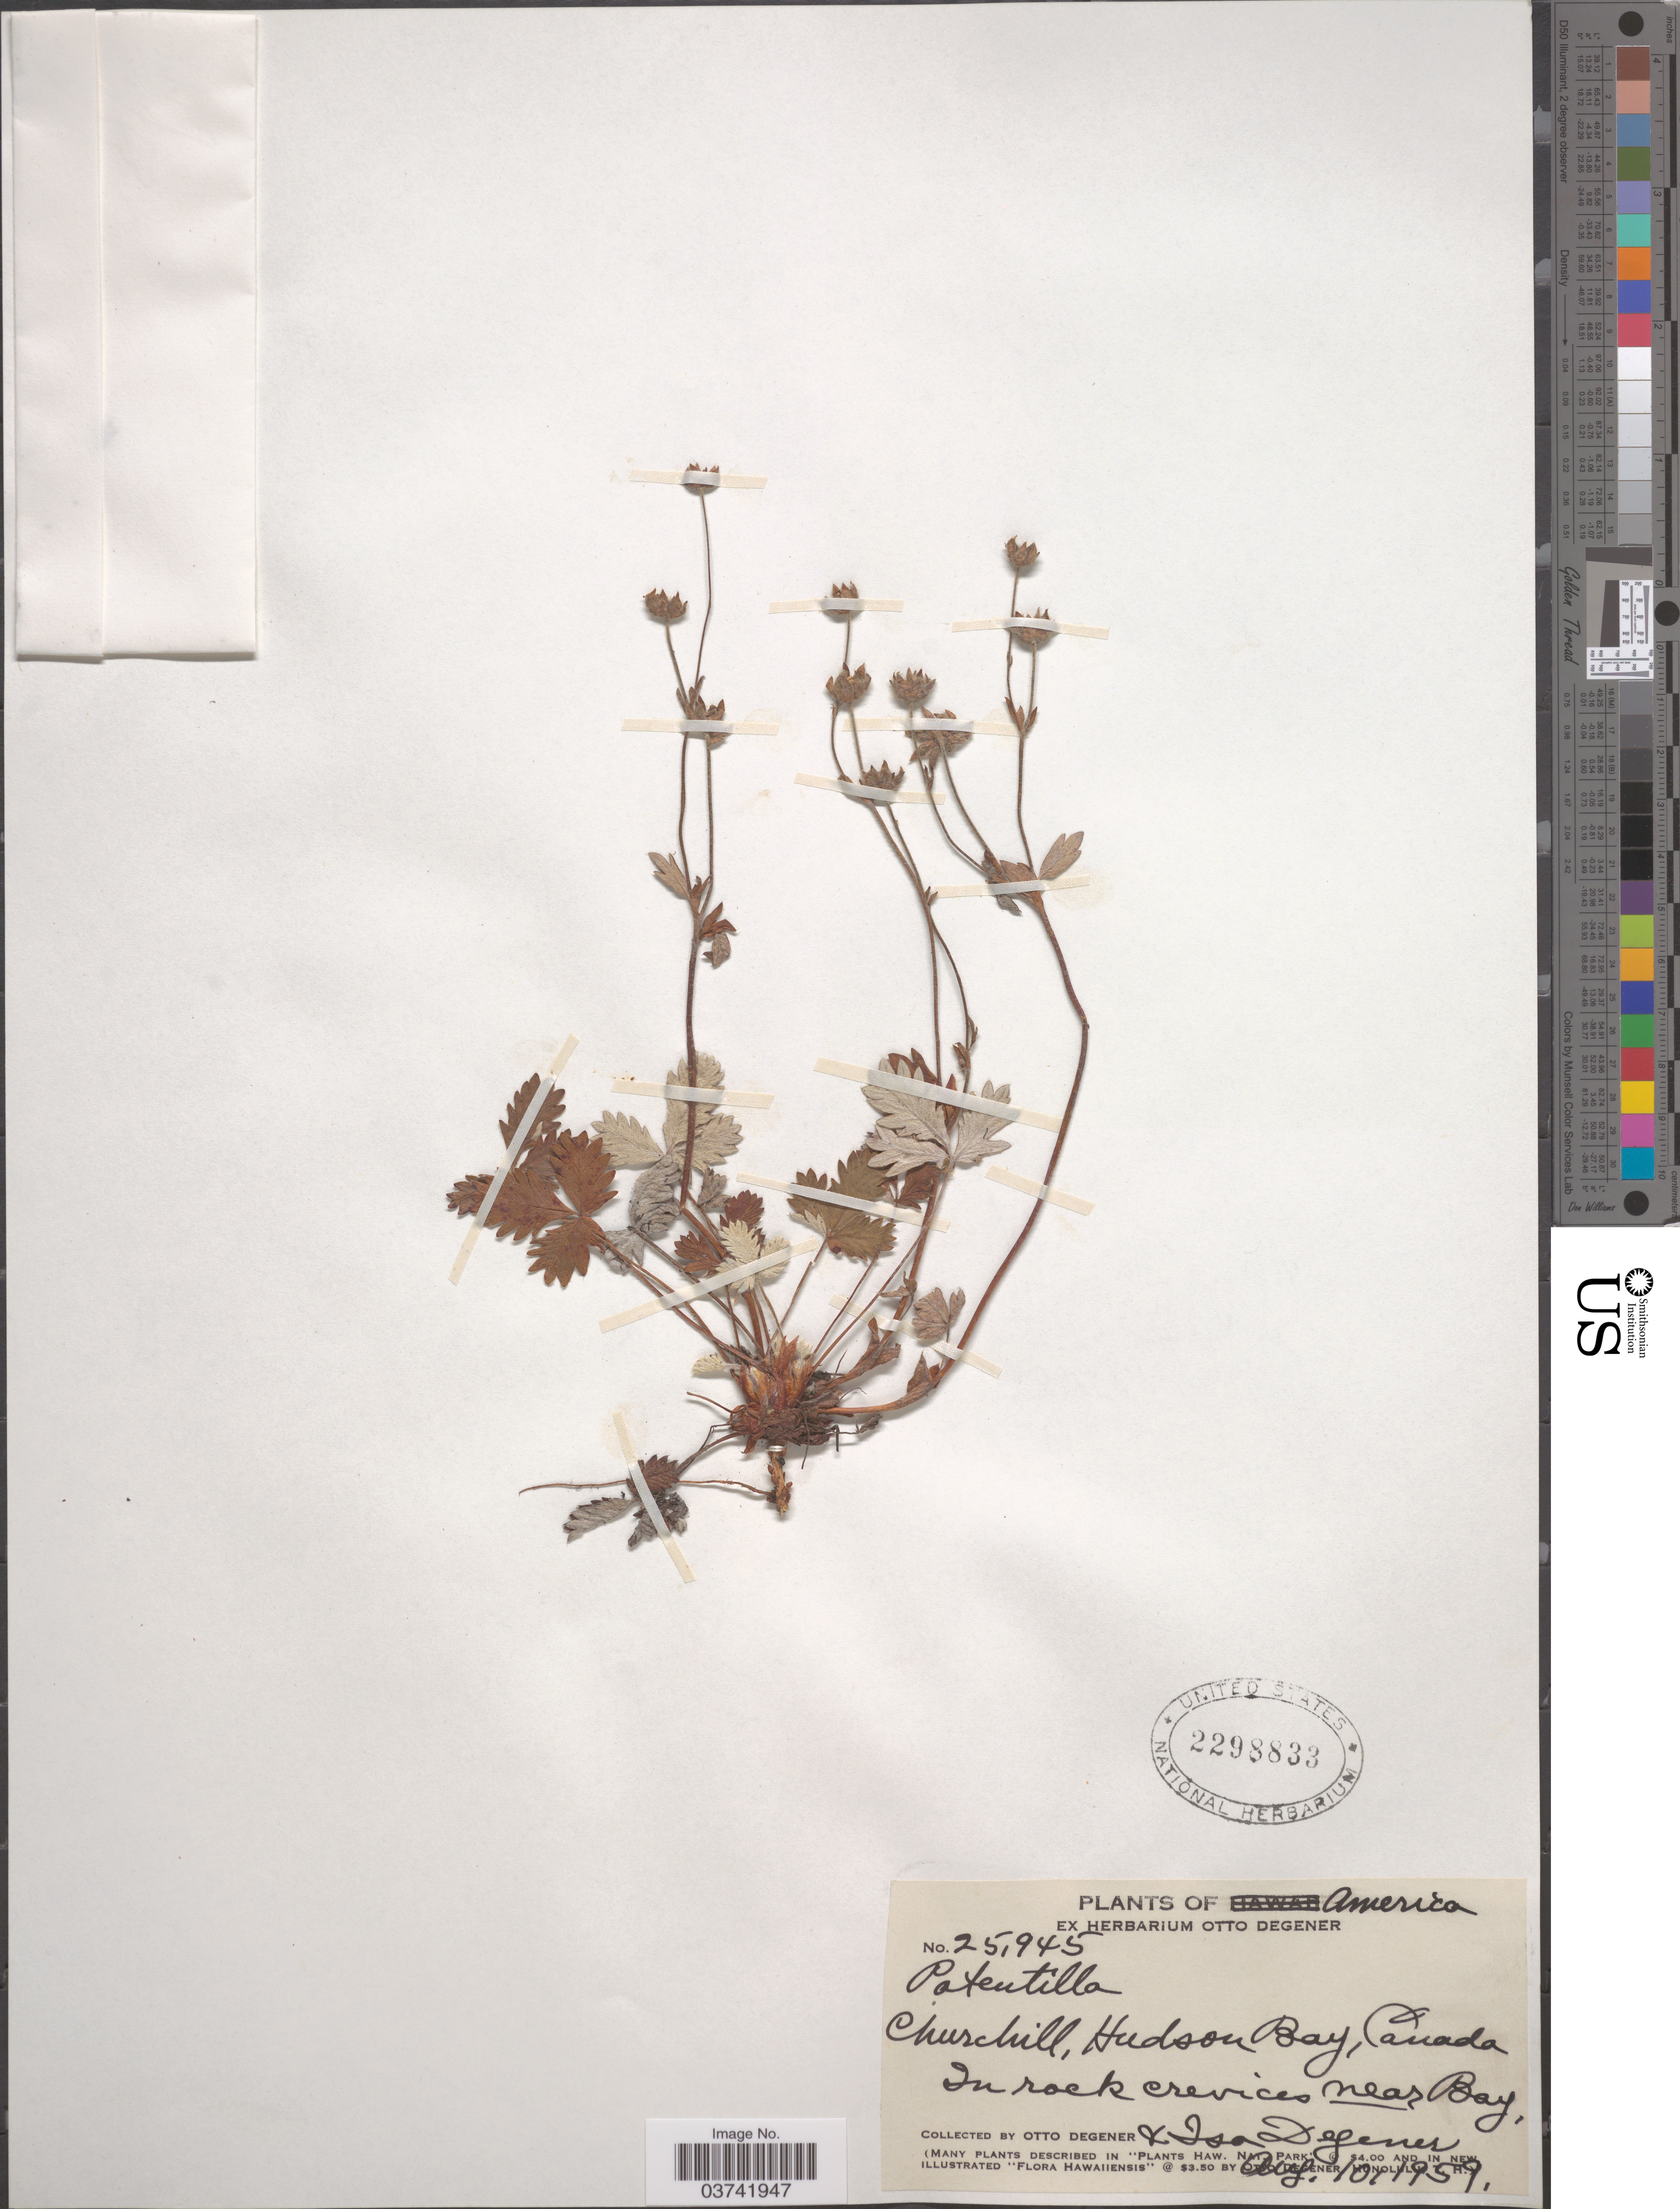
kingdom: Plantae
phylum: Tracheophyta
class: Magnoliopsida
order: Rosales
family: Rosaceae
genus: Potentilla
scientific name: Potentilla sp.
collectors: O. Degener & I. Degener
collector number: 25945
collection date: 1959-08-10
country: Canada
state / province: Manitoba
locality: Churchill, Hudson Bay. In rock crevices nearest Bay.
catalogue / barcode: US 2298833